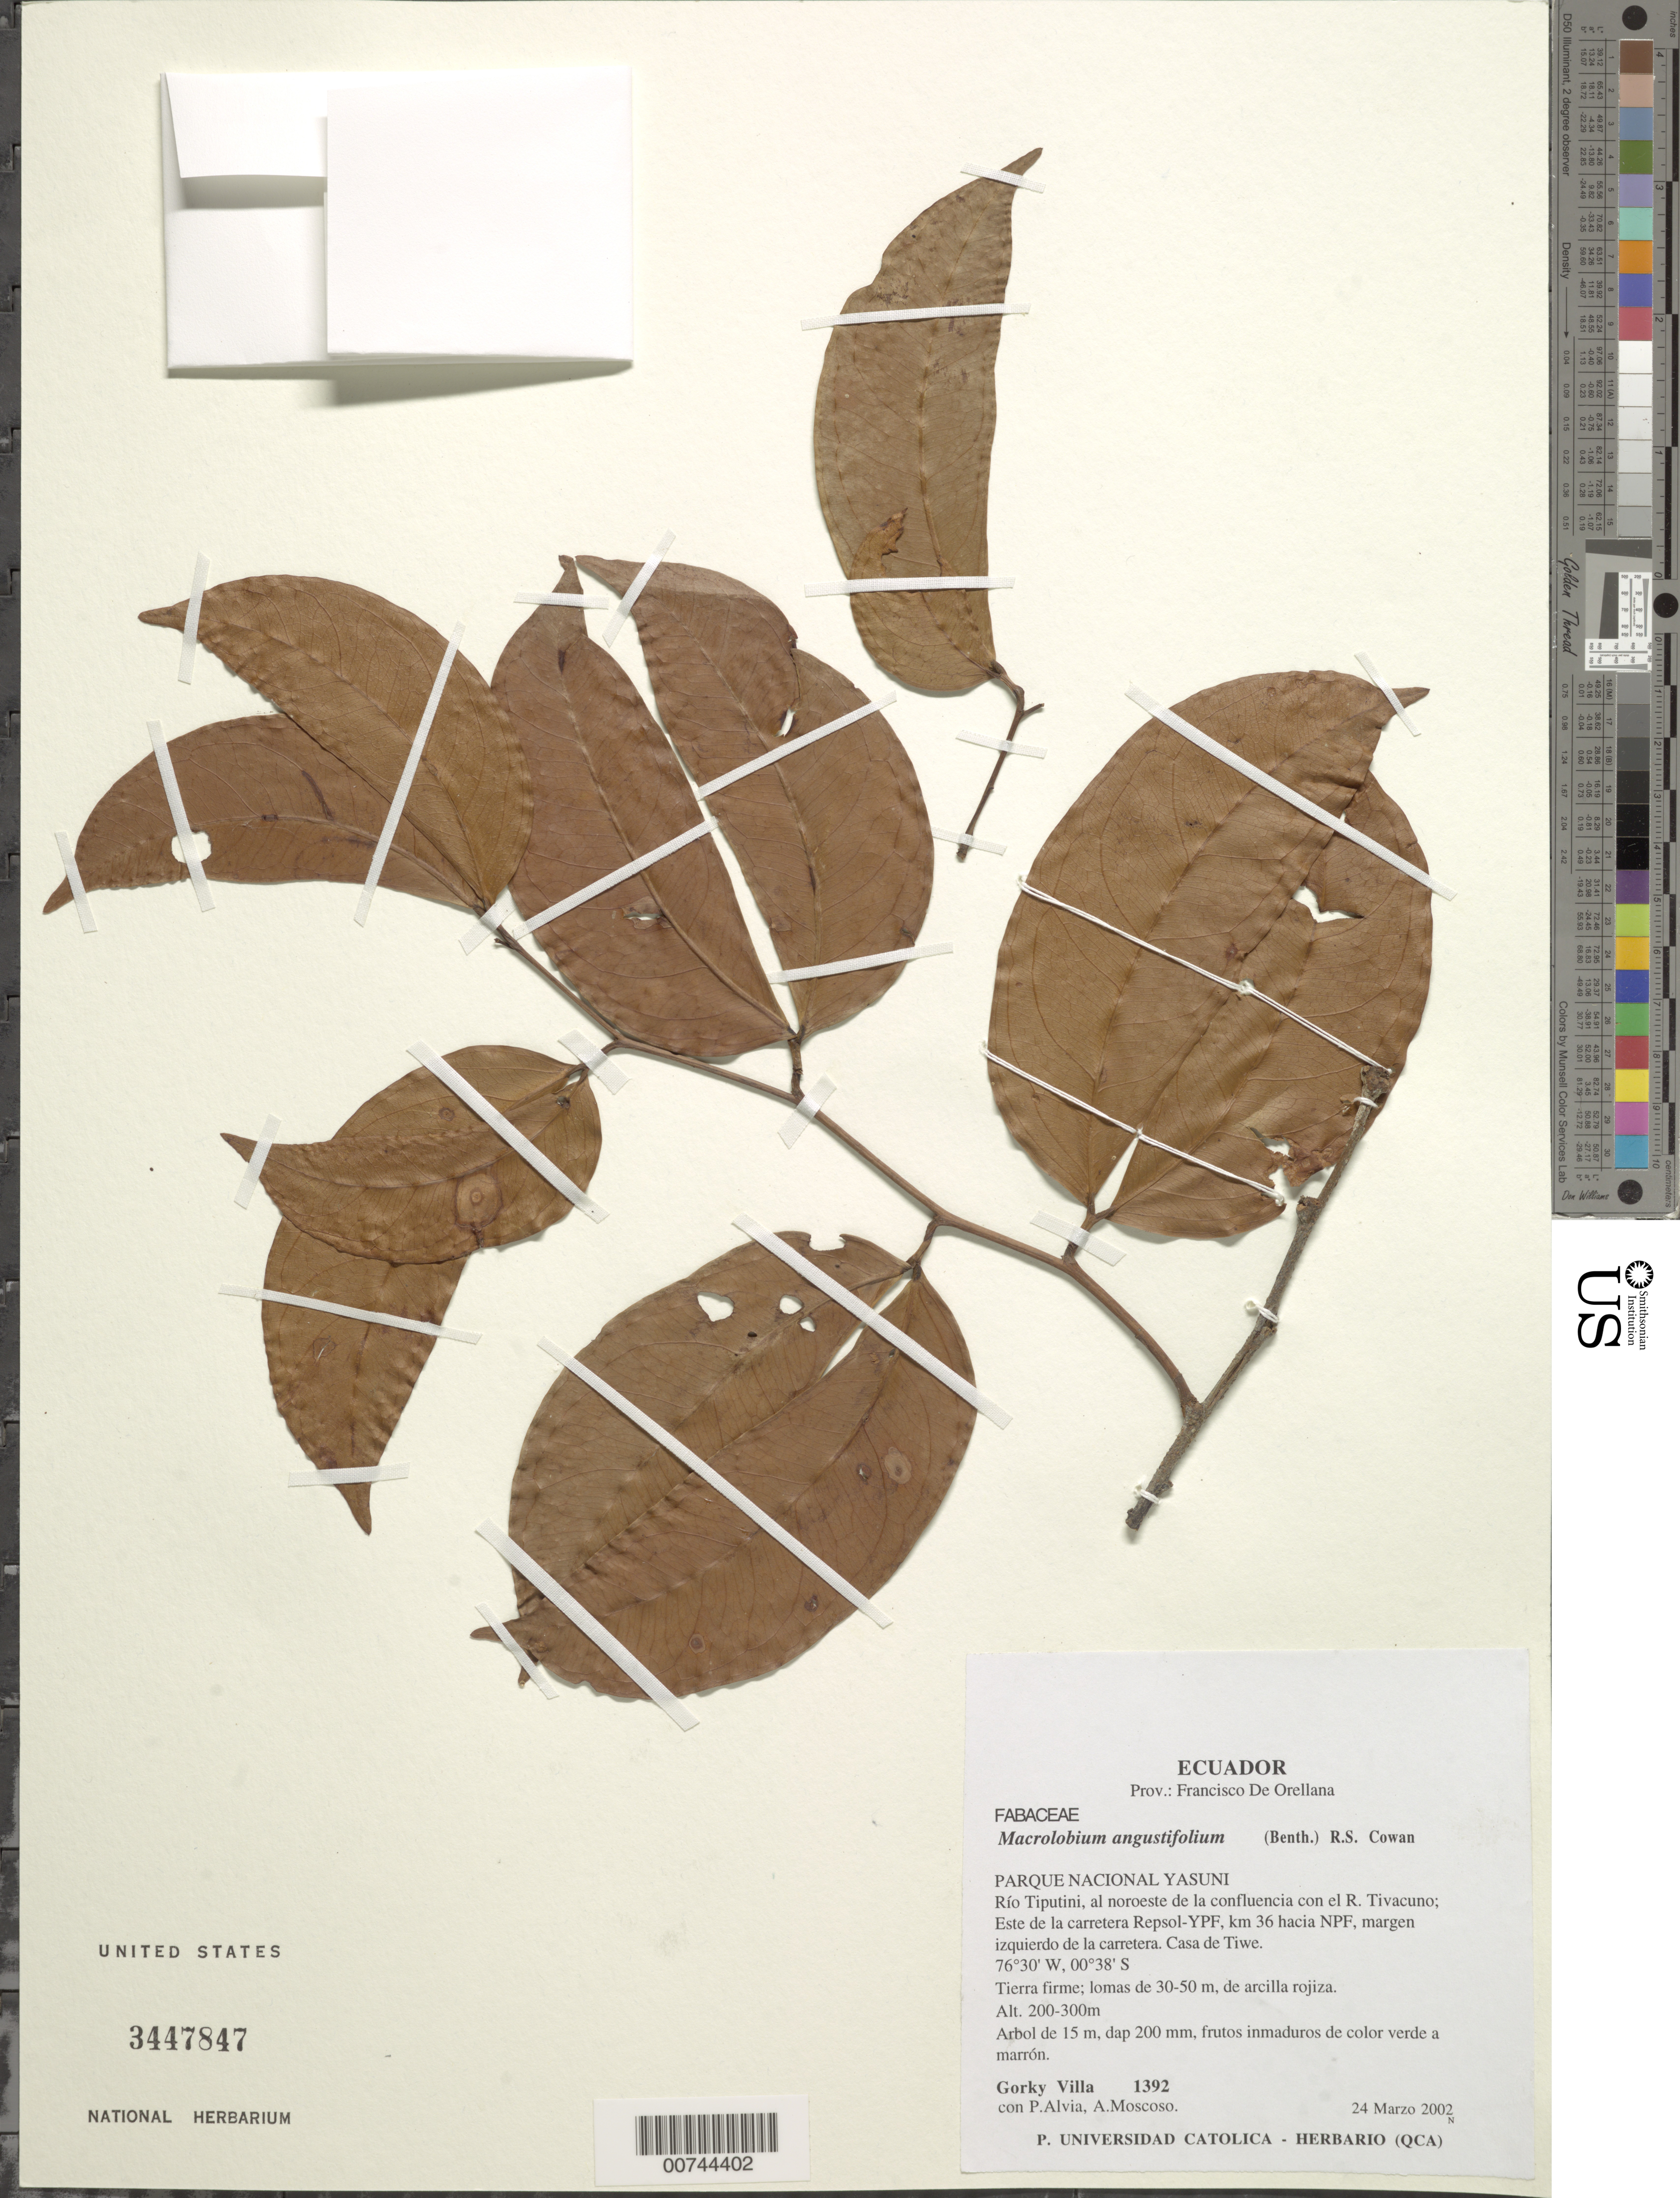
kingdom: Plantae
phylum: Tracheophyta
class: Magnoliopsida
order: Fabales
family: Fabaceae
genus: Macrolobium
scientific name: Macrolobium angustifolium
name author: (Benth.) R.S. Cowan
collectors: G. Villa, P. Alvia & A. Moscoso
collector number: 1392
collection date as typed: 24 Mar 2002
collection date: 2002-03-24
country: Ecuador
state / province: Napo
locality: Estacion Cientifica Yasuni, Rio Tiputini, al noroeste de la confluencia con el Rio Tivacuno, Este de la Carretera Repsol. Francisco De Orellana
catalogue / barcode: US 3447847